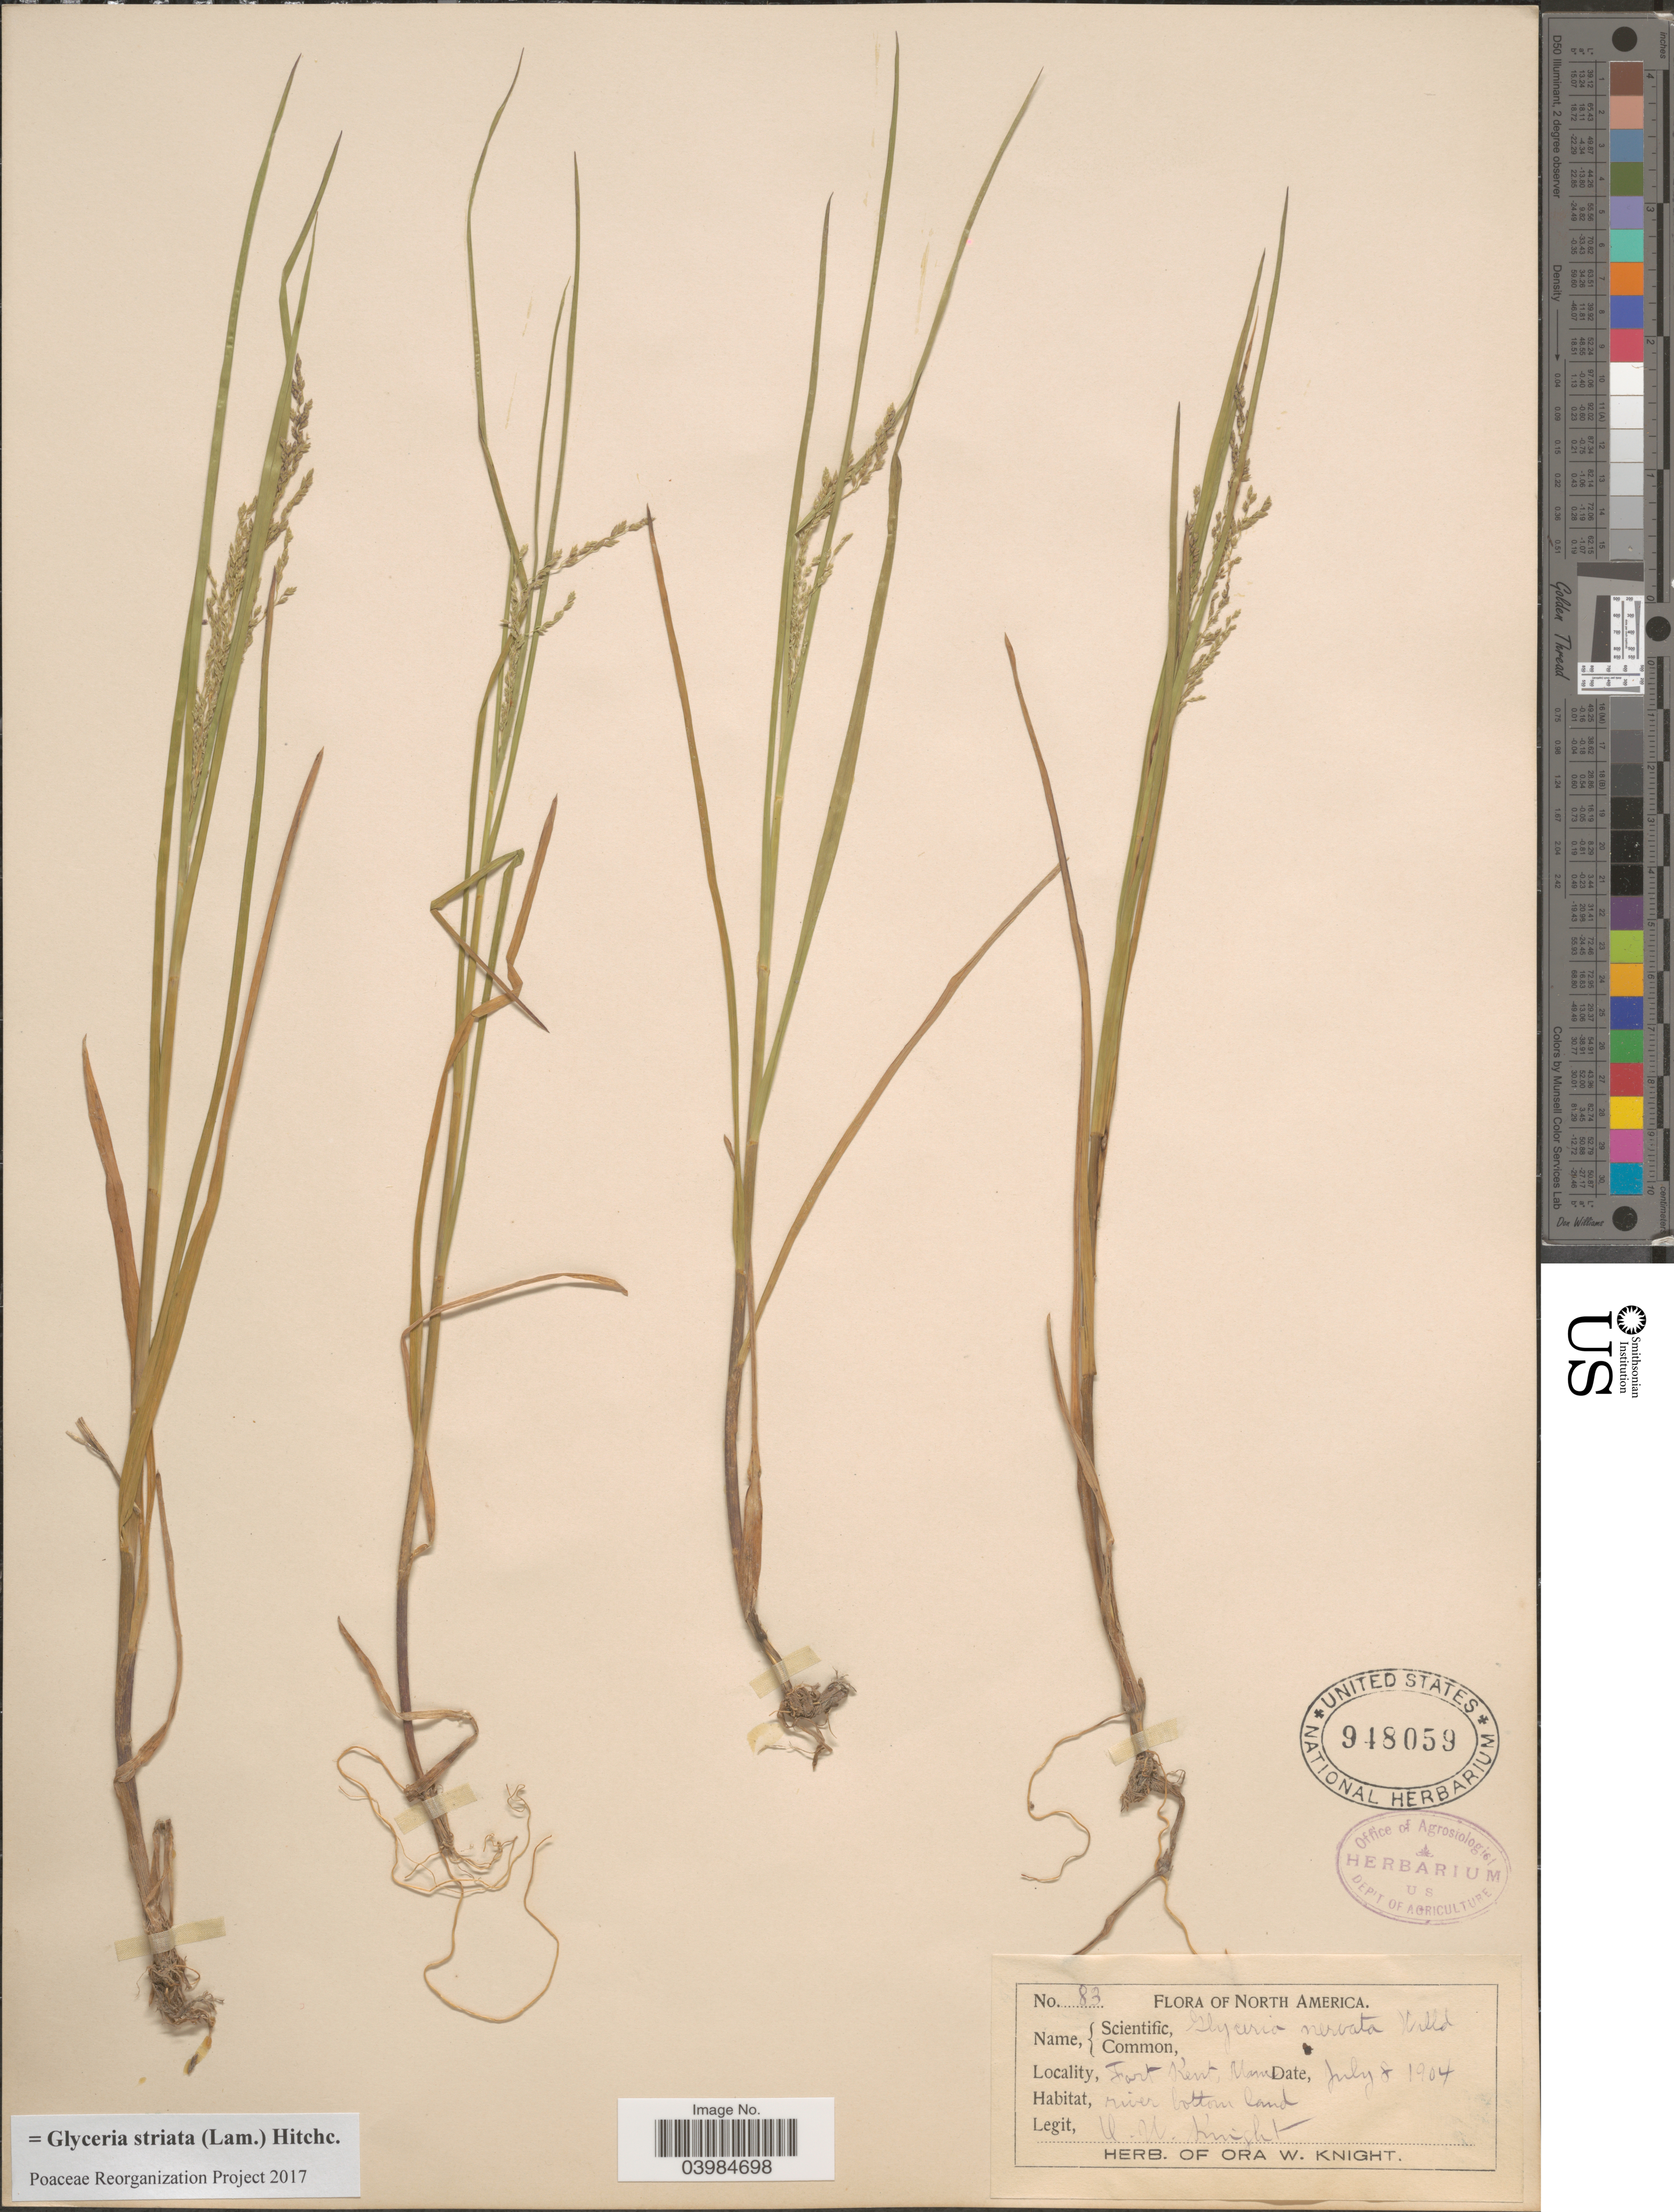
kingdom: Plantae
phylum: Tracheophyta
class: Liliopsida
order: Poales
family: Poaceae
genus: Glyceria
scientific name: Glyceria striata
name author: (Lam.) Hitchc.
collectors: O. Knight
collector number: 83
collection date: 1904-07-08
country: United States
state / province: Maine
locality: Fort Kent.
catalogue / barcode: US 948059